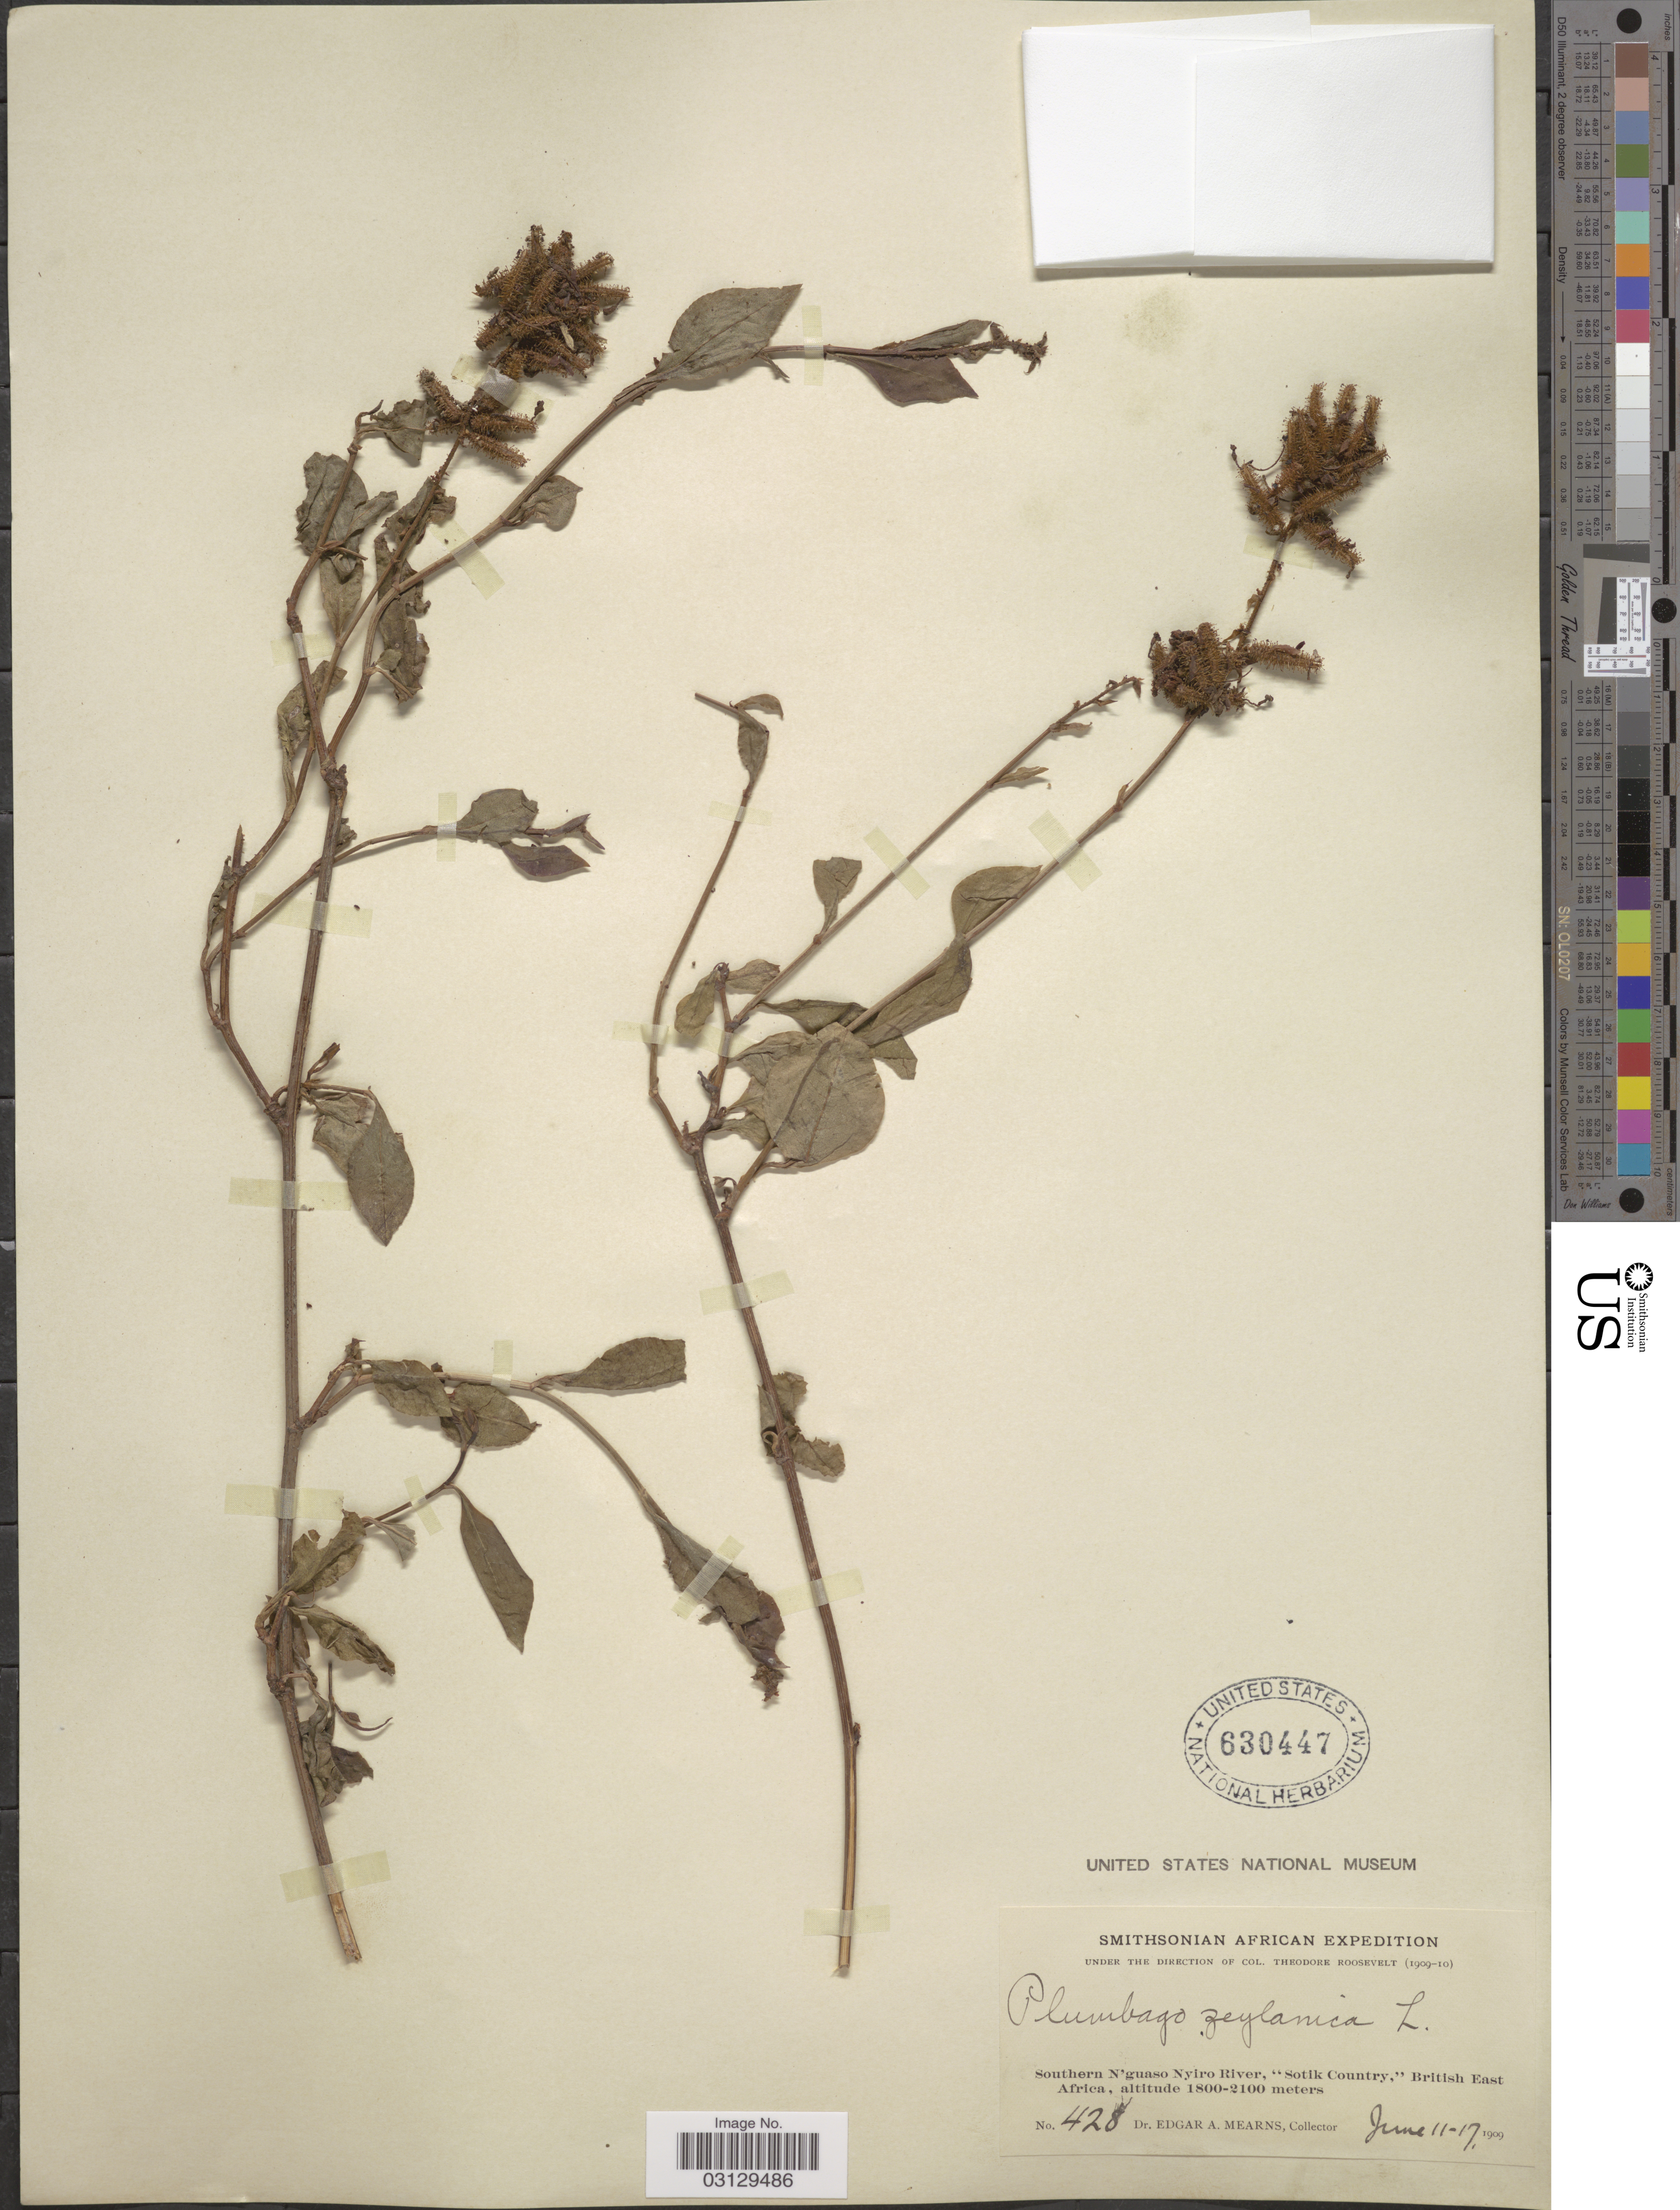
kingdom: Plantae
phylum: Tracheophyta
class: Magnoliopsida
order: Caryophyllales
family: Plumbaginaceae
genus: Plumbago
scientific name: Plumbago zeylanica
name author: L.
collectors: E. A. Mearns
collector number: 428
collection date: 1909-06-11/1909-06-17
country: Kenya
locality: Southern N'guaso Nyiro River, "Sotik Country," British East Africa.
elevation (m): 1800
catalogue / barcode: US 630447